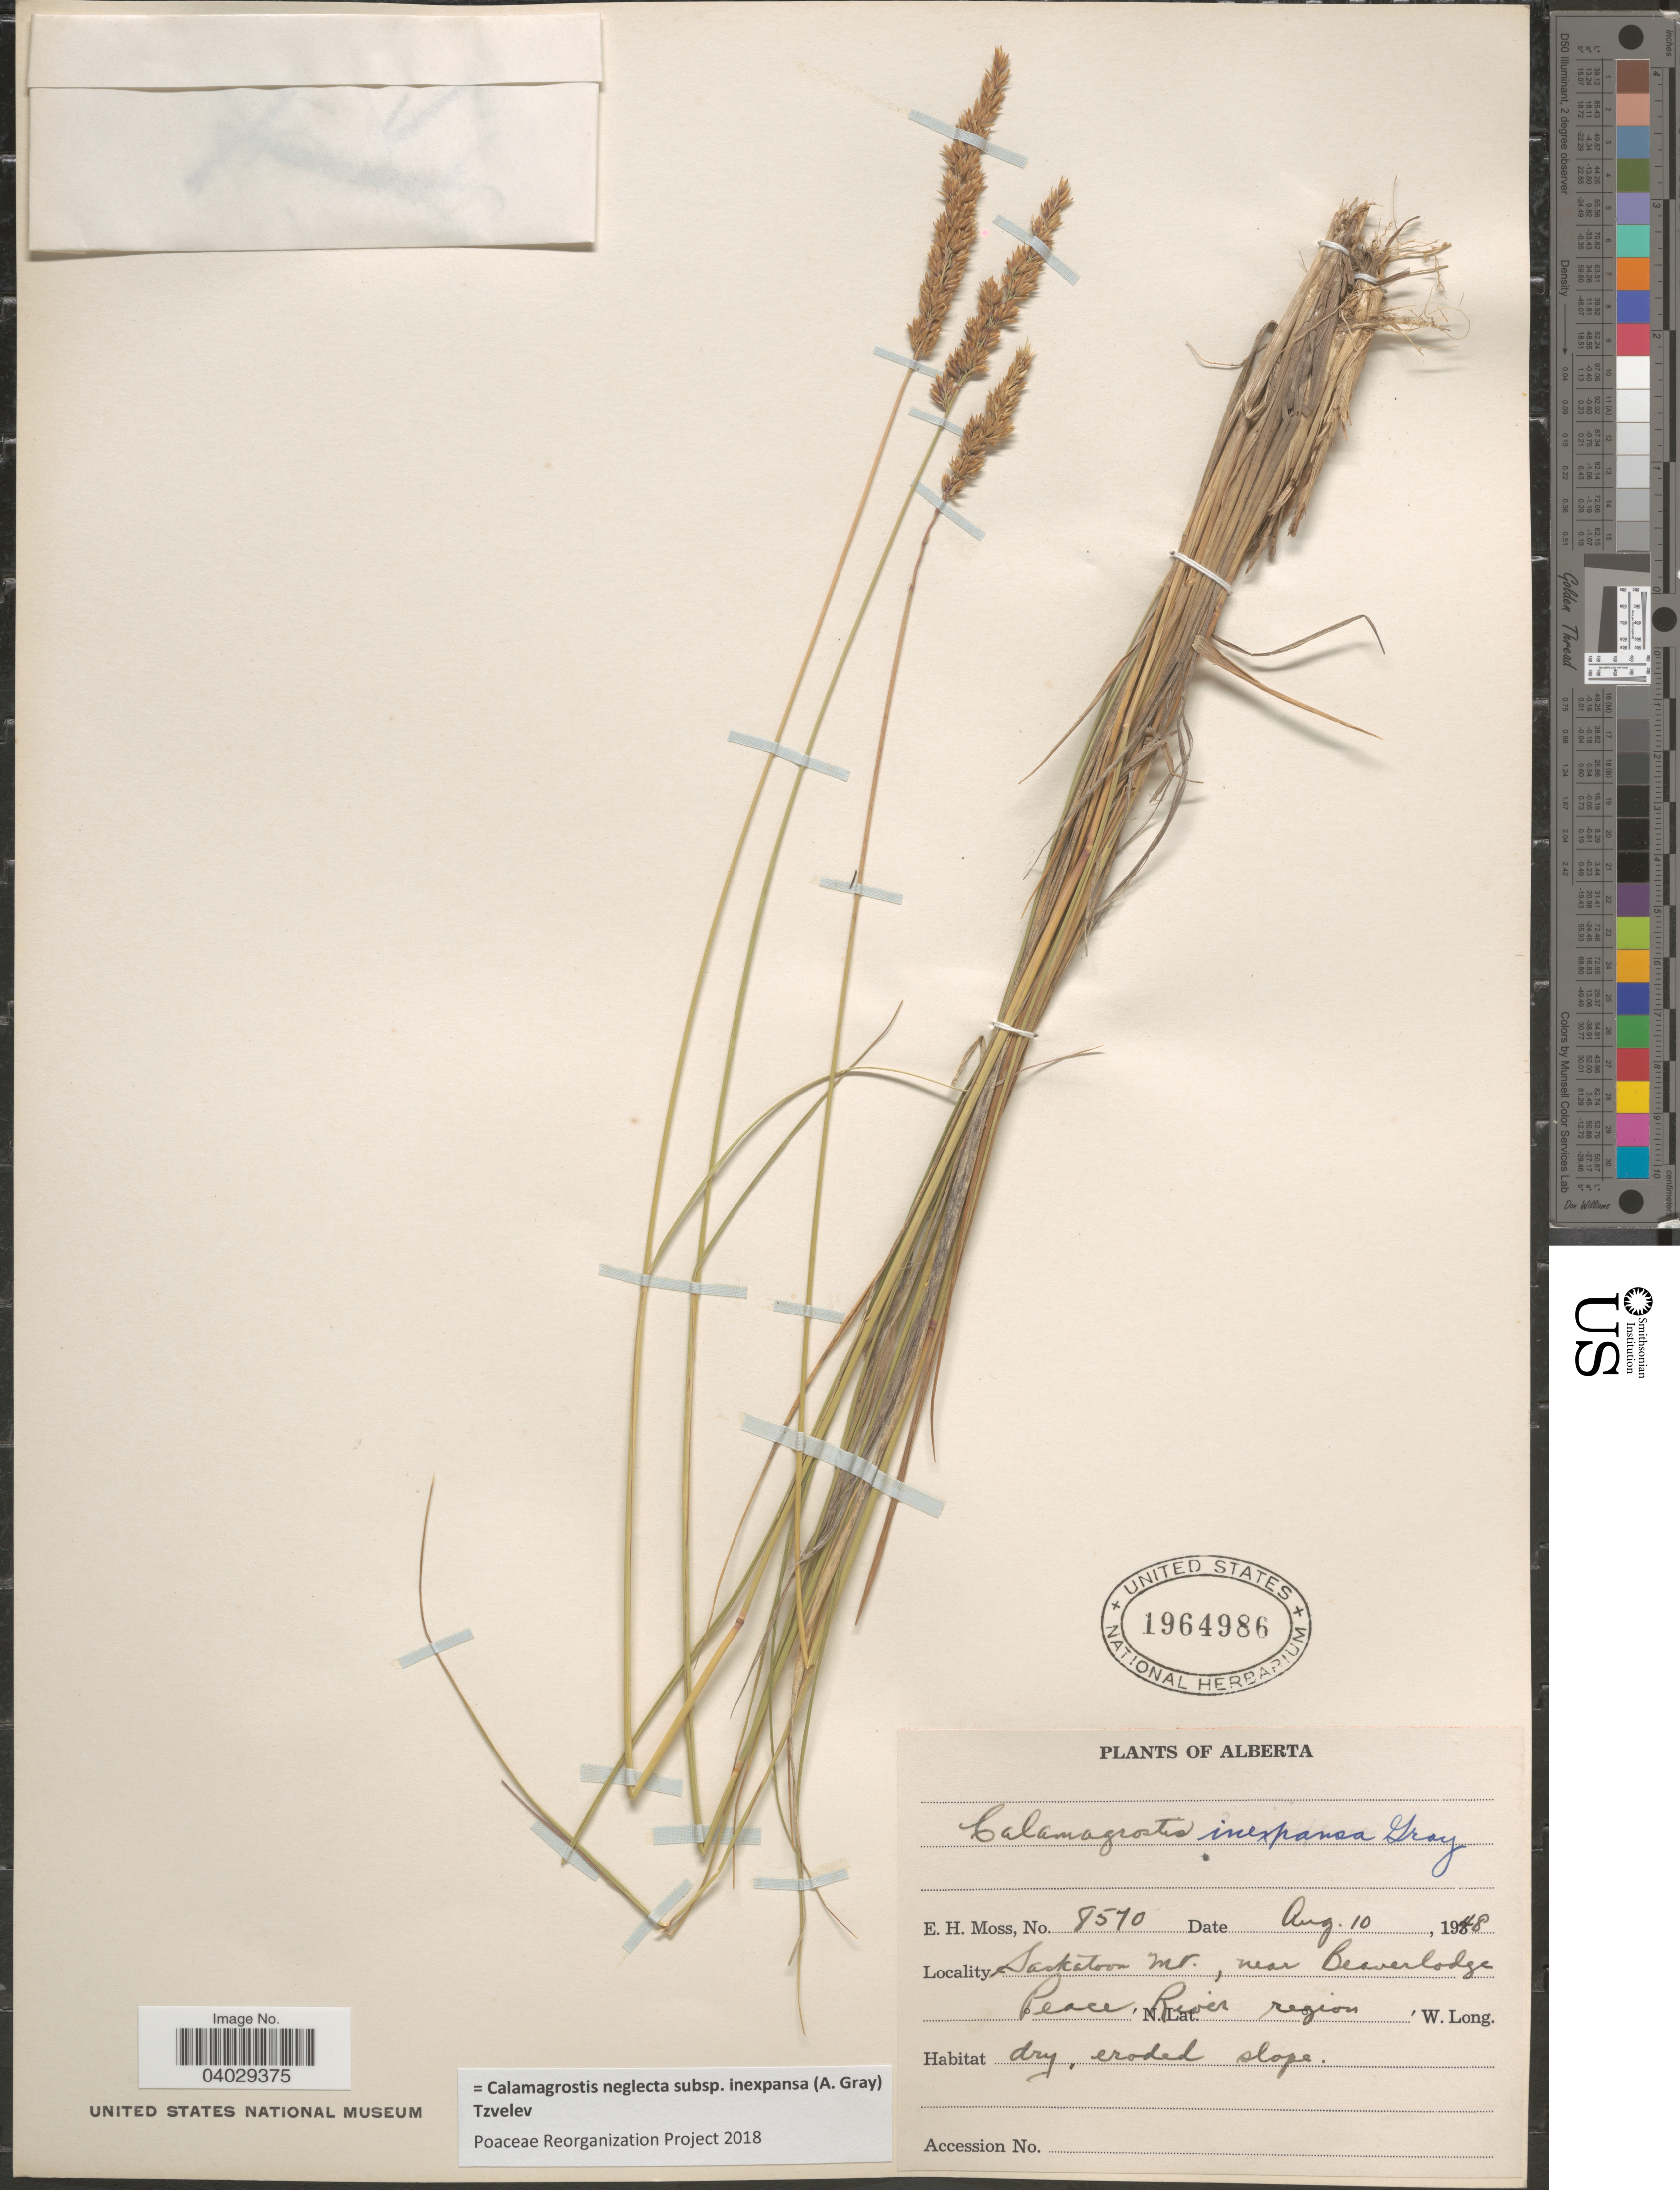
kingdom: Plantae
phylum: Tracheophyta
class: Liliopsida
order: Poales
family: Poaceae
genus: Calamagrostis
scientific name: Calamagrostis neglecta subsp. inexpansa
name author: (A. Gray) Tzvelev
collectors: E. Moss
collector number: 8570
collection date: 1948-08-10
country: Canada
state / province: Alberta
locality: Saskatoon Mt., near Beaverlodge. Peace River region.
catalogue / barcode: US 1964986